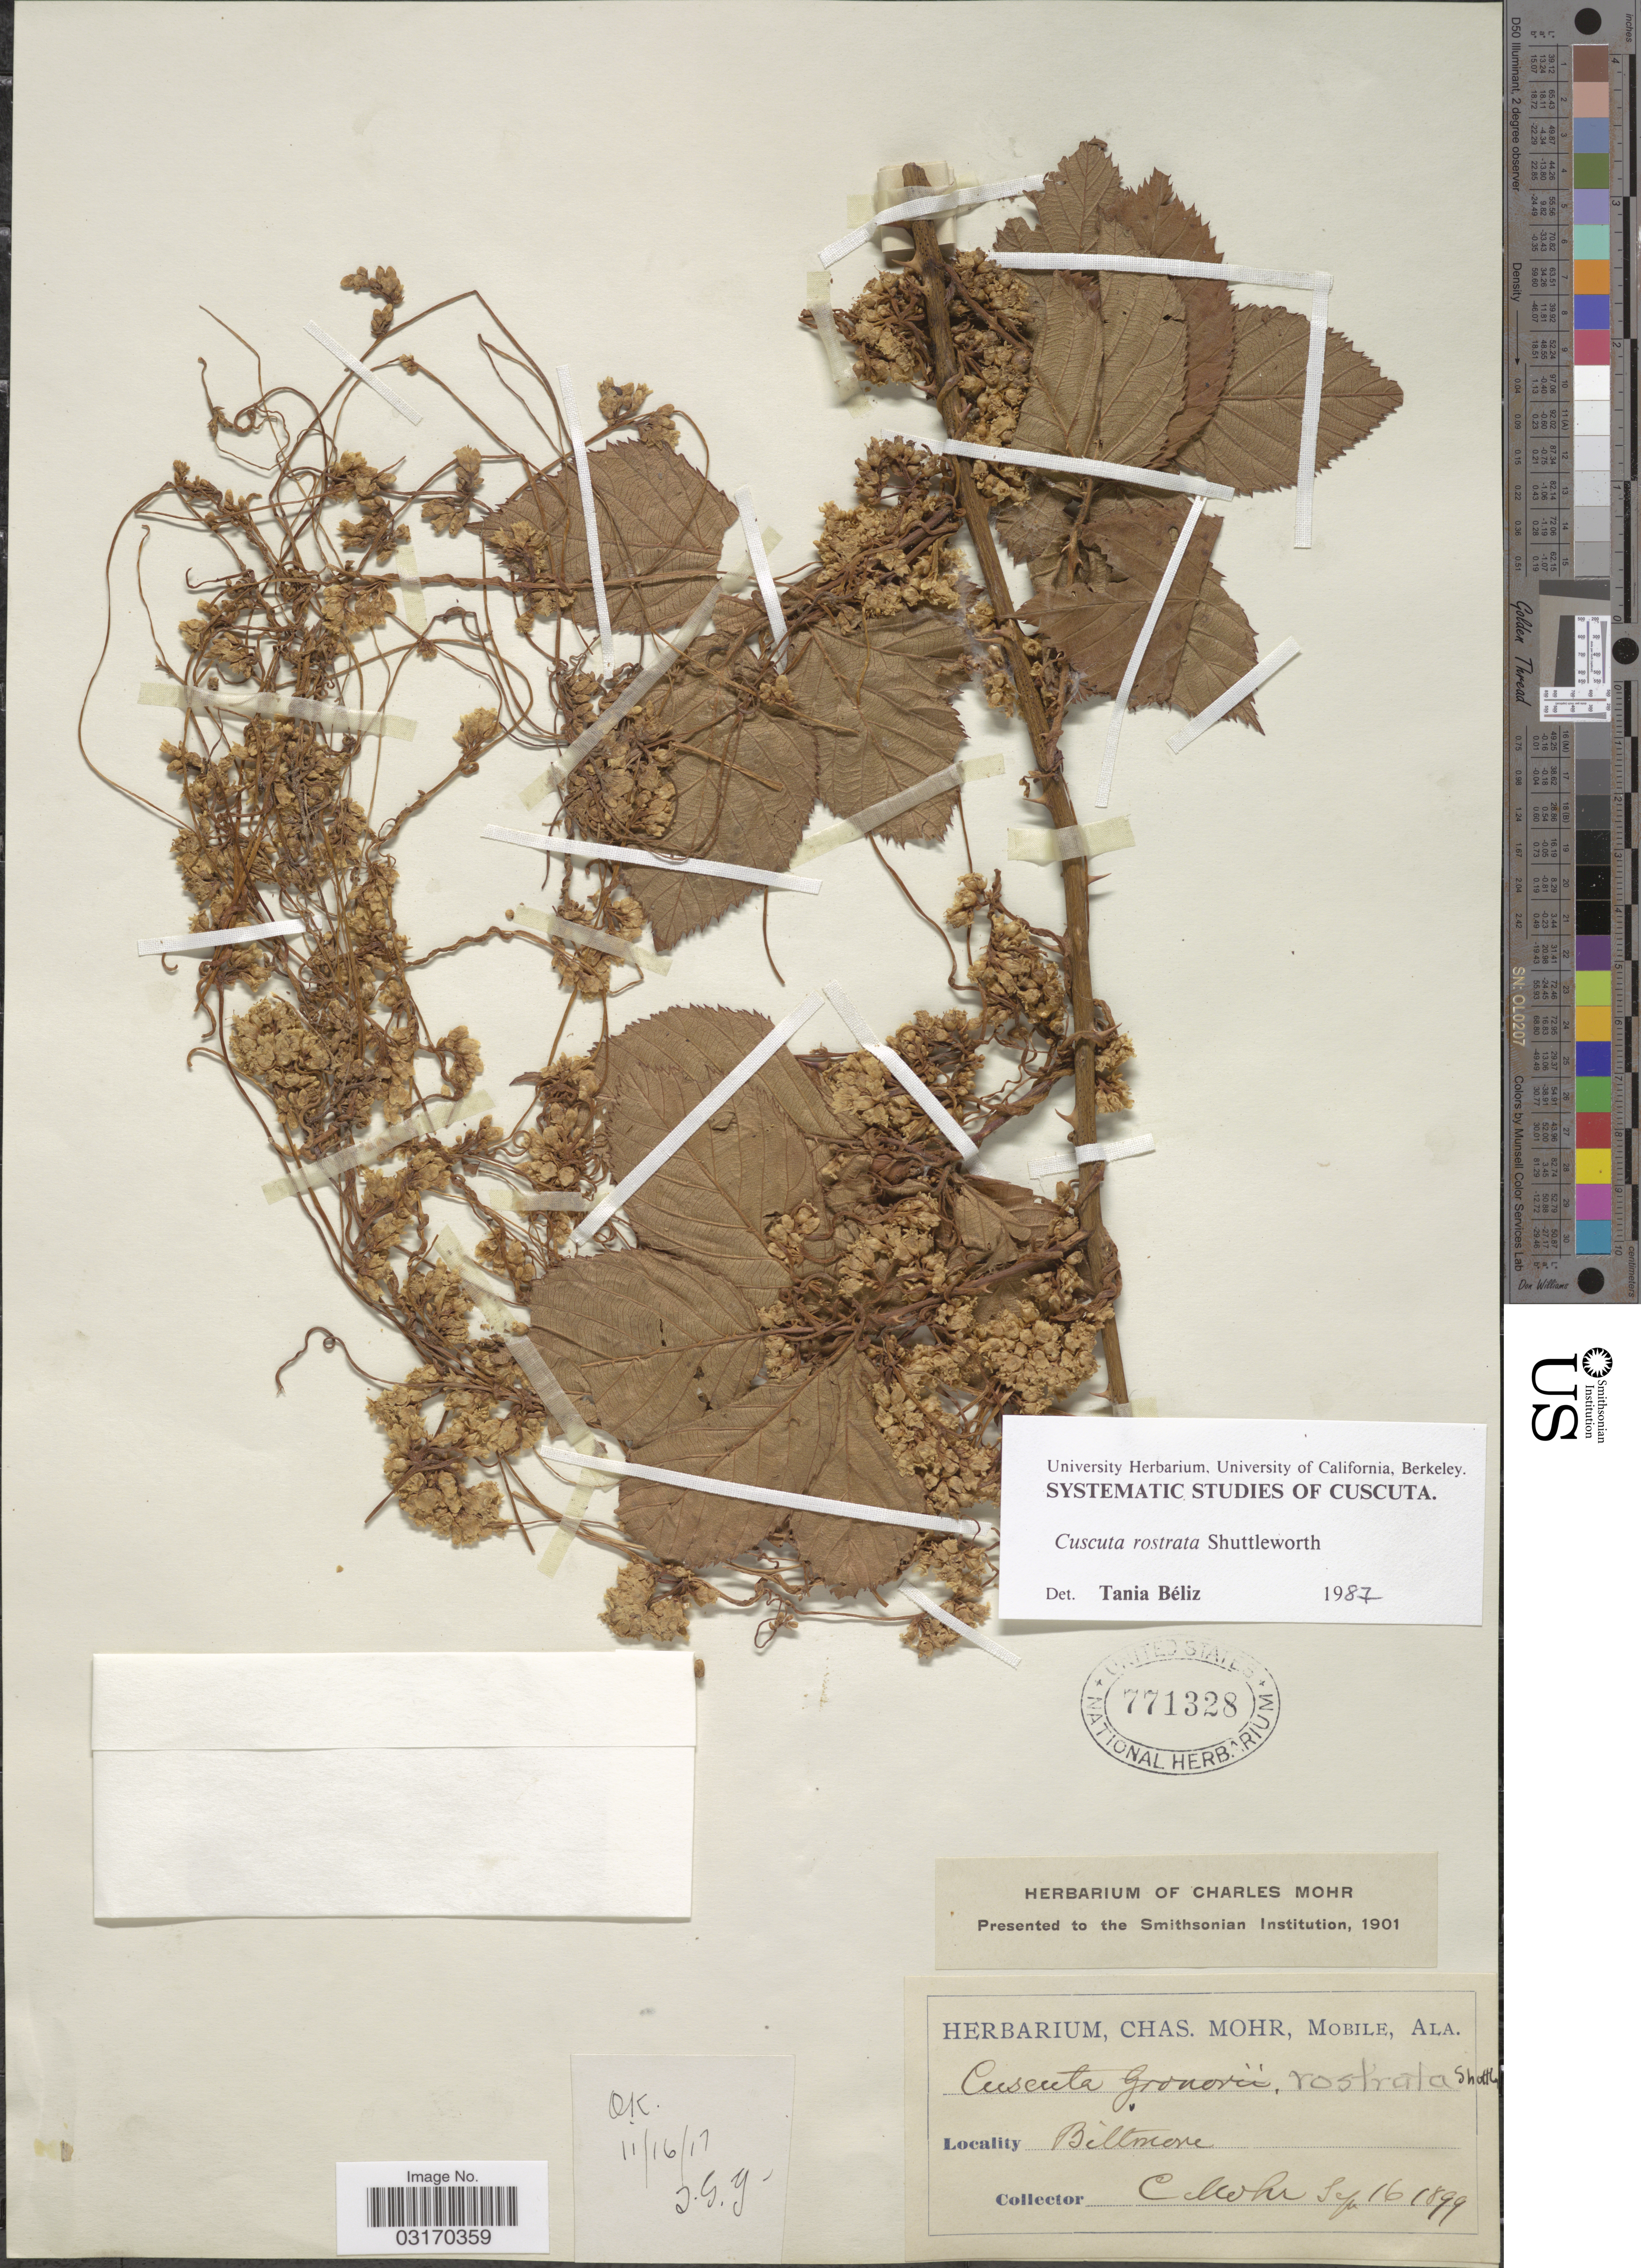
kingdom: Plantae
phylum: Tracheophyta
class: Magnoliopsida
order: Solanales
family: Convolvulaceae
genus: Cuscuta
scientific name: Cuscuta rostrata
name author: Shuttlew. ex Engelm. & A. Gray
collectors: Mohr, C. T. (herbarium)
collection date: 1899-09-16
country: United States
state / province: North Carolina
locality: Biltmore.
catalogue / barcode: US 771328